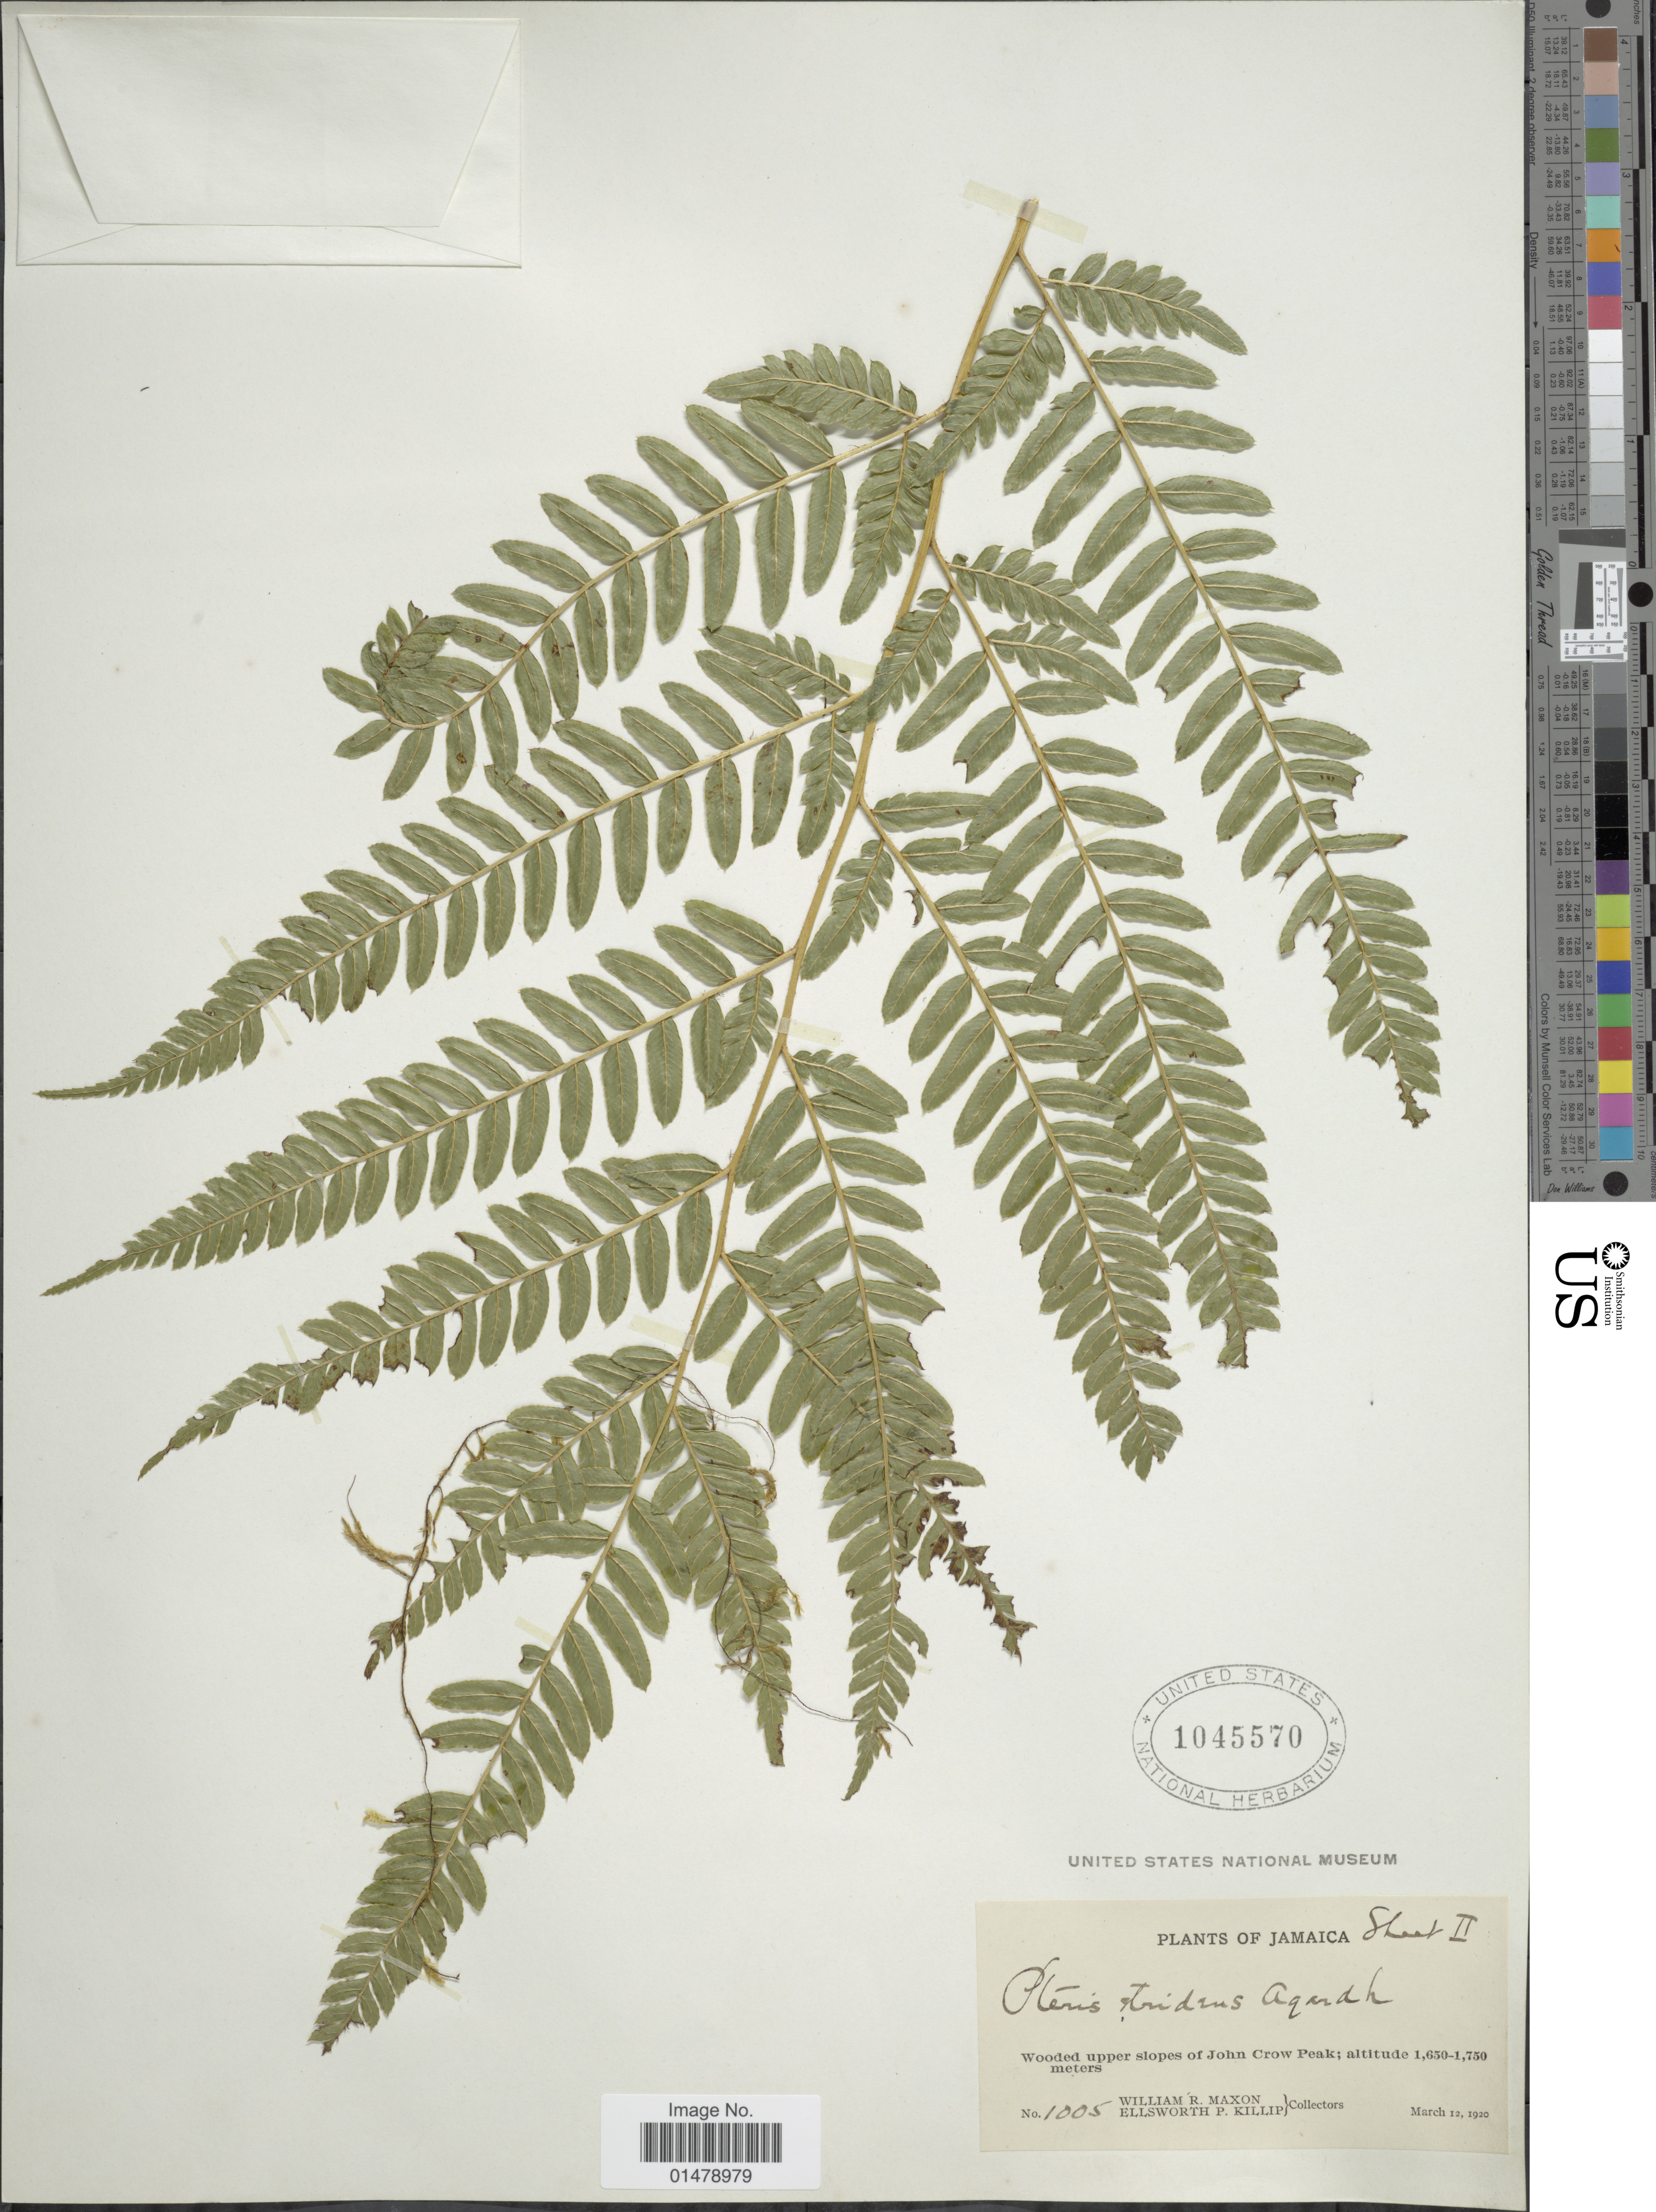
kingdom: Plantae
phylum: Tracheophyta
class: Polypodiopsida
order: Polypodiales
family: Pteridaceae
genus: Pteris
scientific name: Pteris stridens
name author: J. Agardh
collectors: W. R. Maxon & E. P. Killip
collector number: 1005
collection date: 1920-03-12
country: Jamaica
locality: Woodes upper slopes of John Crow Peak.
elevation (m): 1650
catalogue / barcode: US 1045570